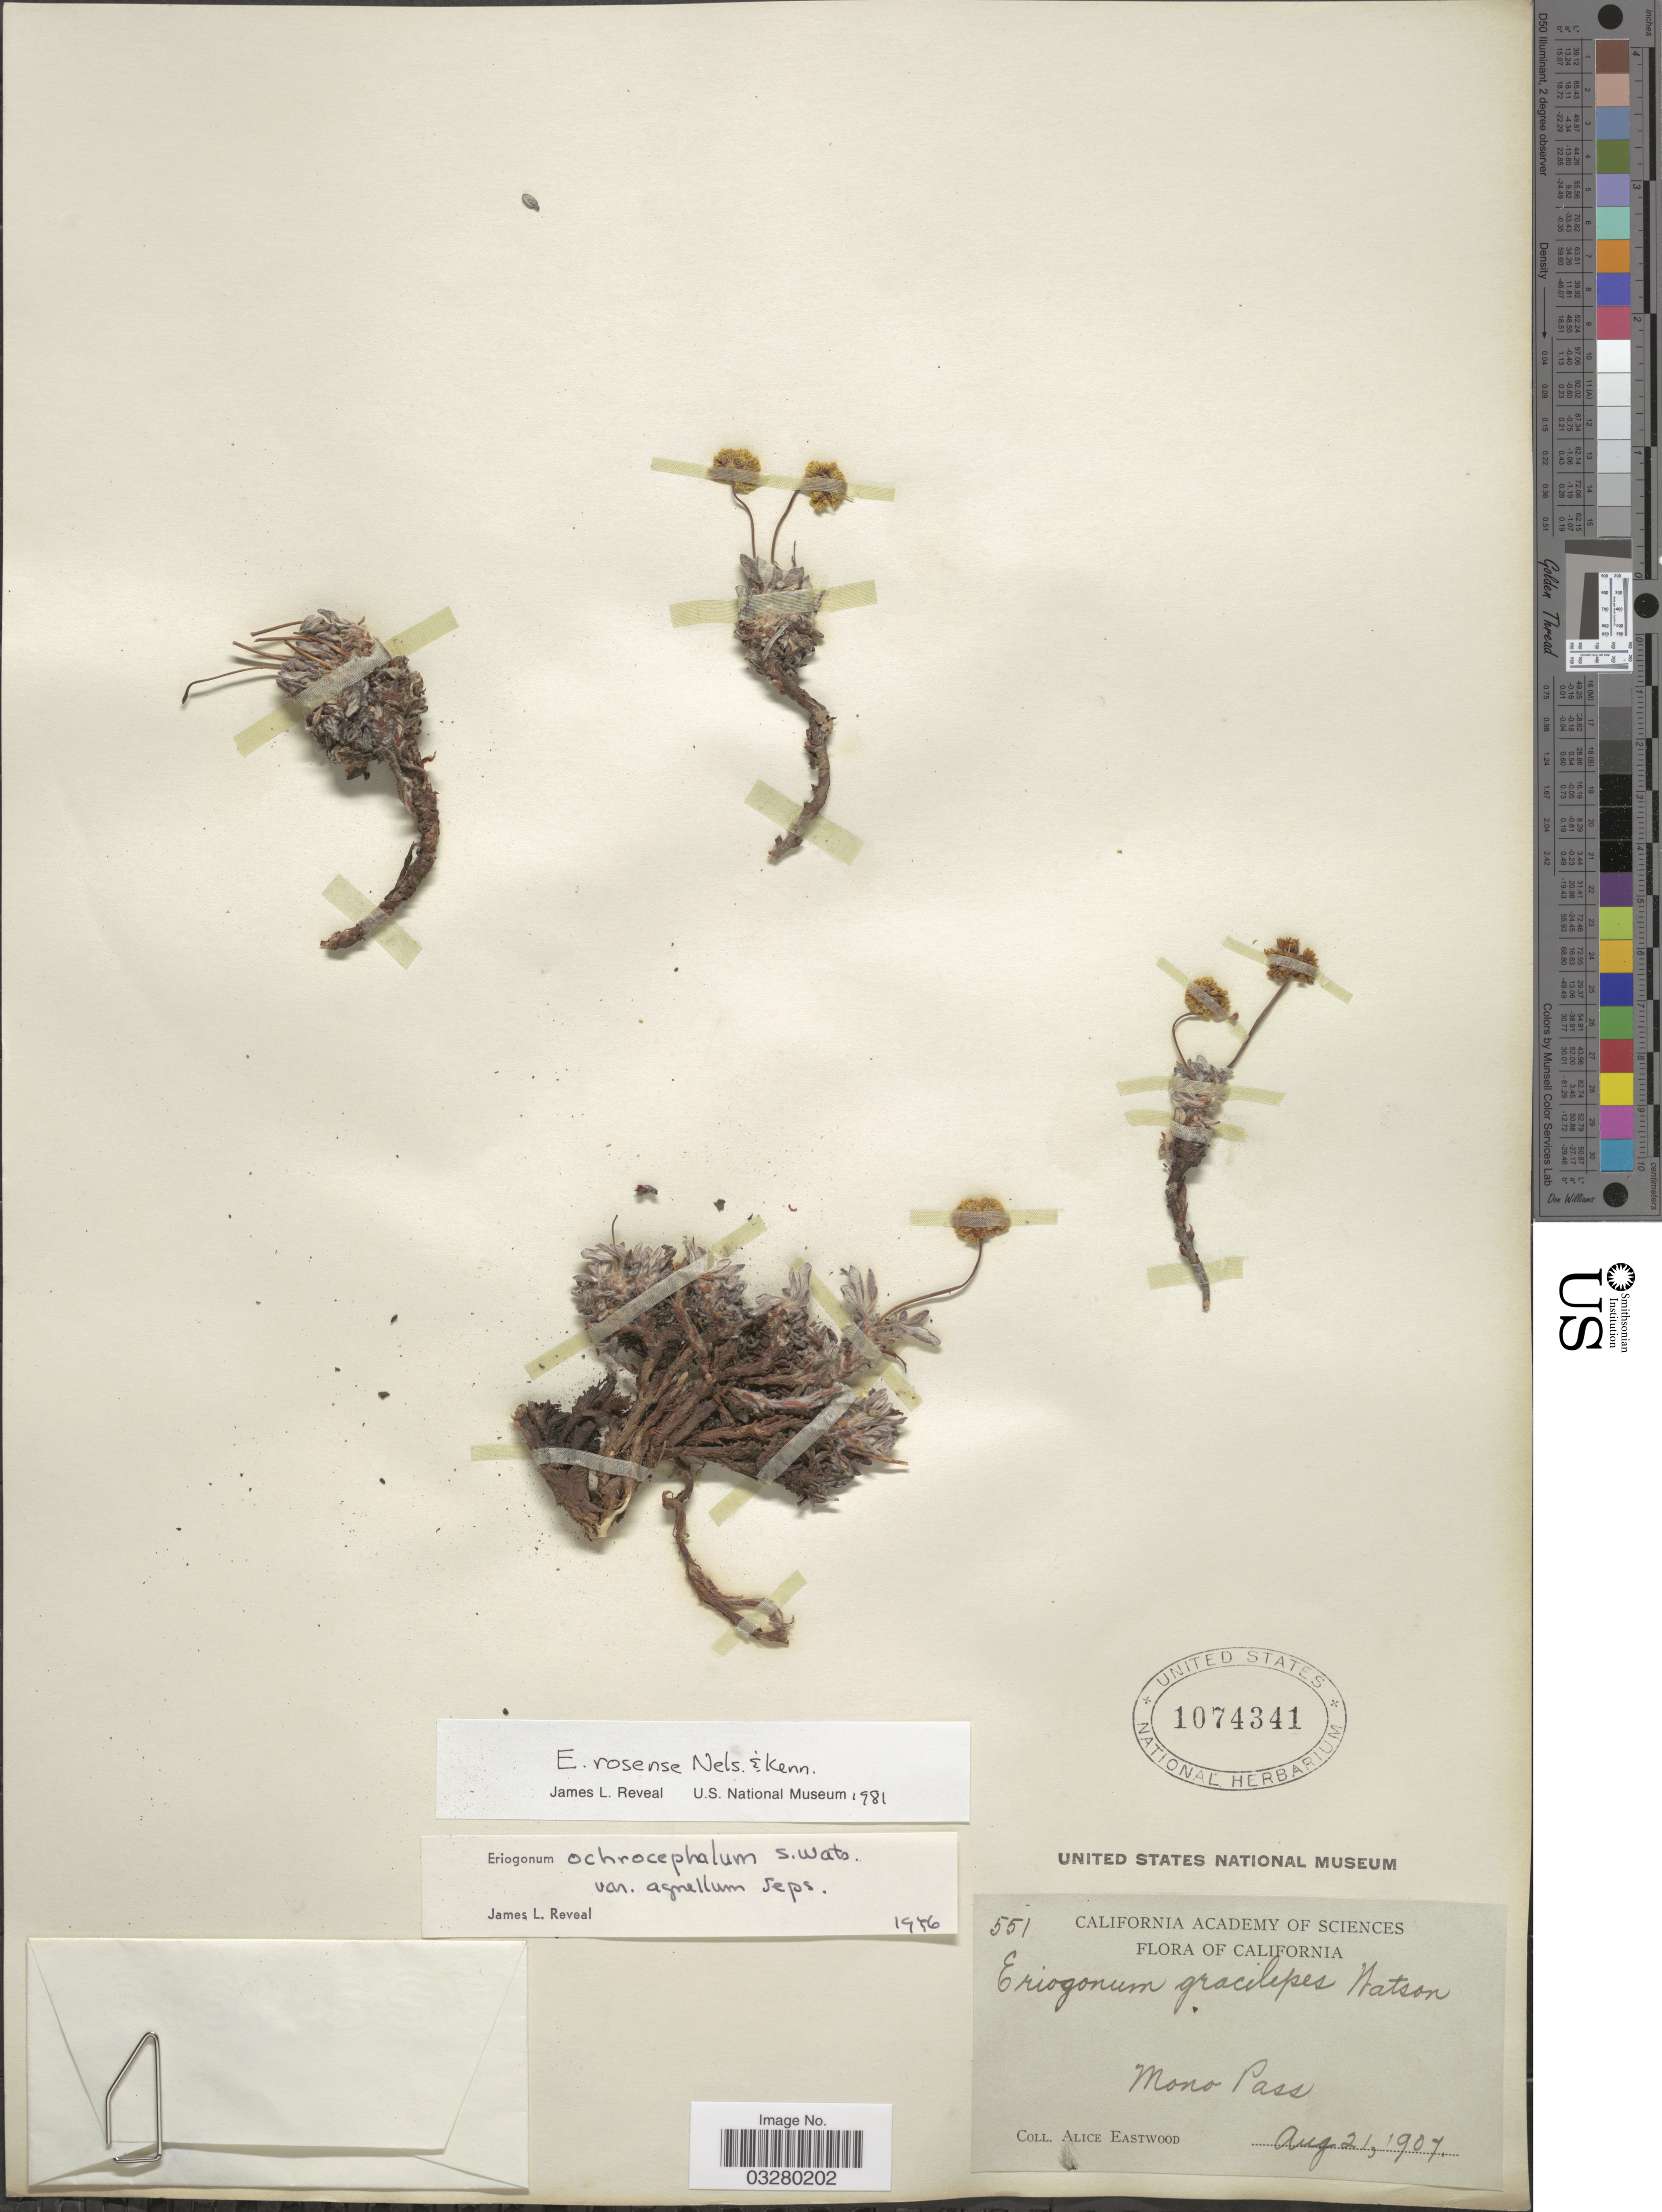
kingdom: Plantae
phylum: Tracheophyta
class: Magnoliopsida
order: Caryophyllales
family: Polygonaceae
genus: Eriogonum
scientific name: Eriogonum rosense var. subracemosum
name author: A. Nelson & P.B. Kenn.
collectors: A. Eastwood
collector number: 551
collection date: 1907-08-21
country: United States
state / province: California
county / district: Mono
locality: Mono Pass.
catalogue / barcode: US 1074341